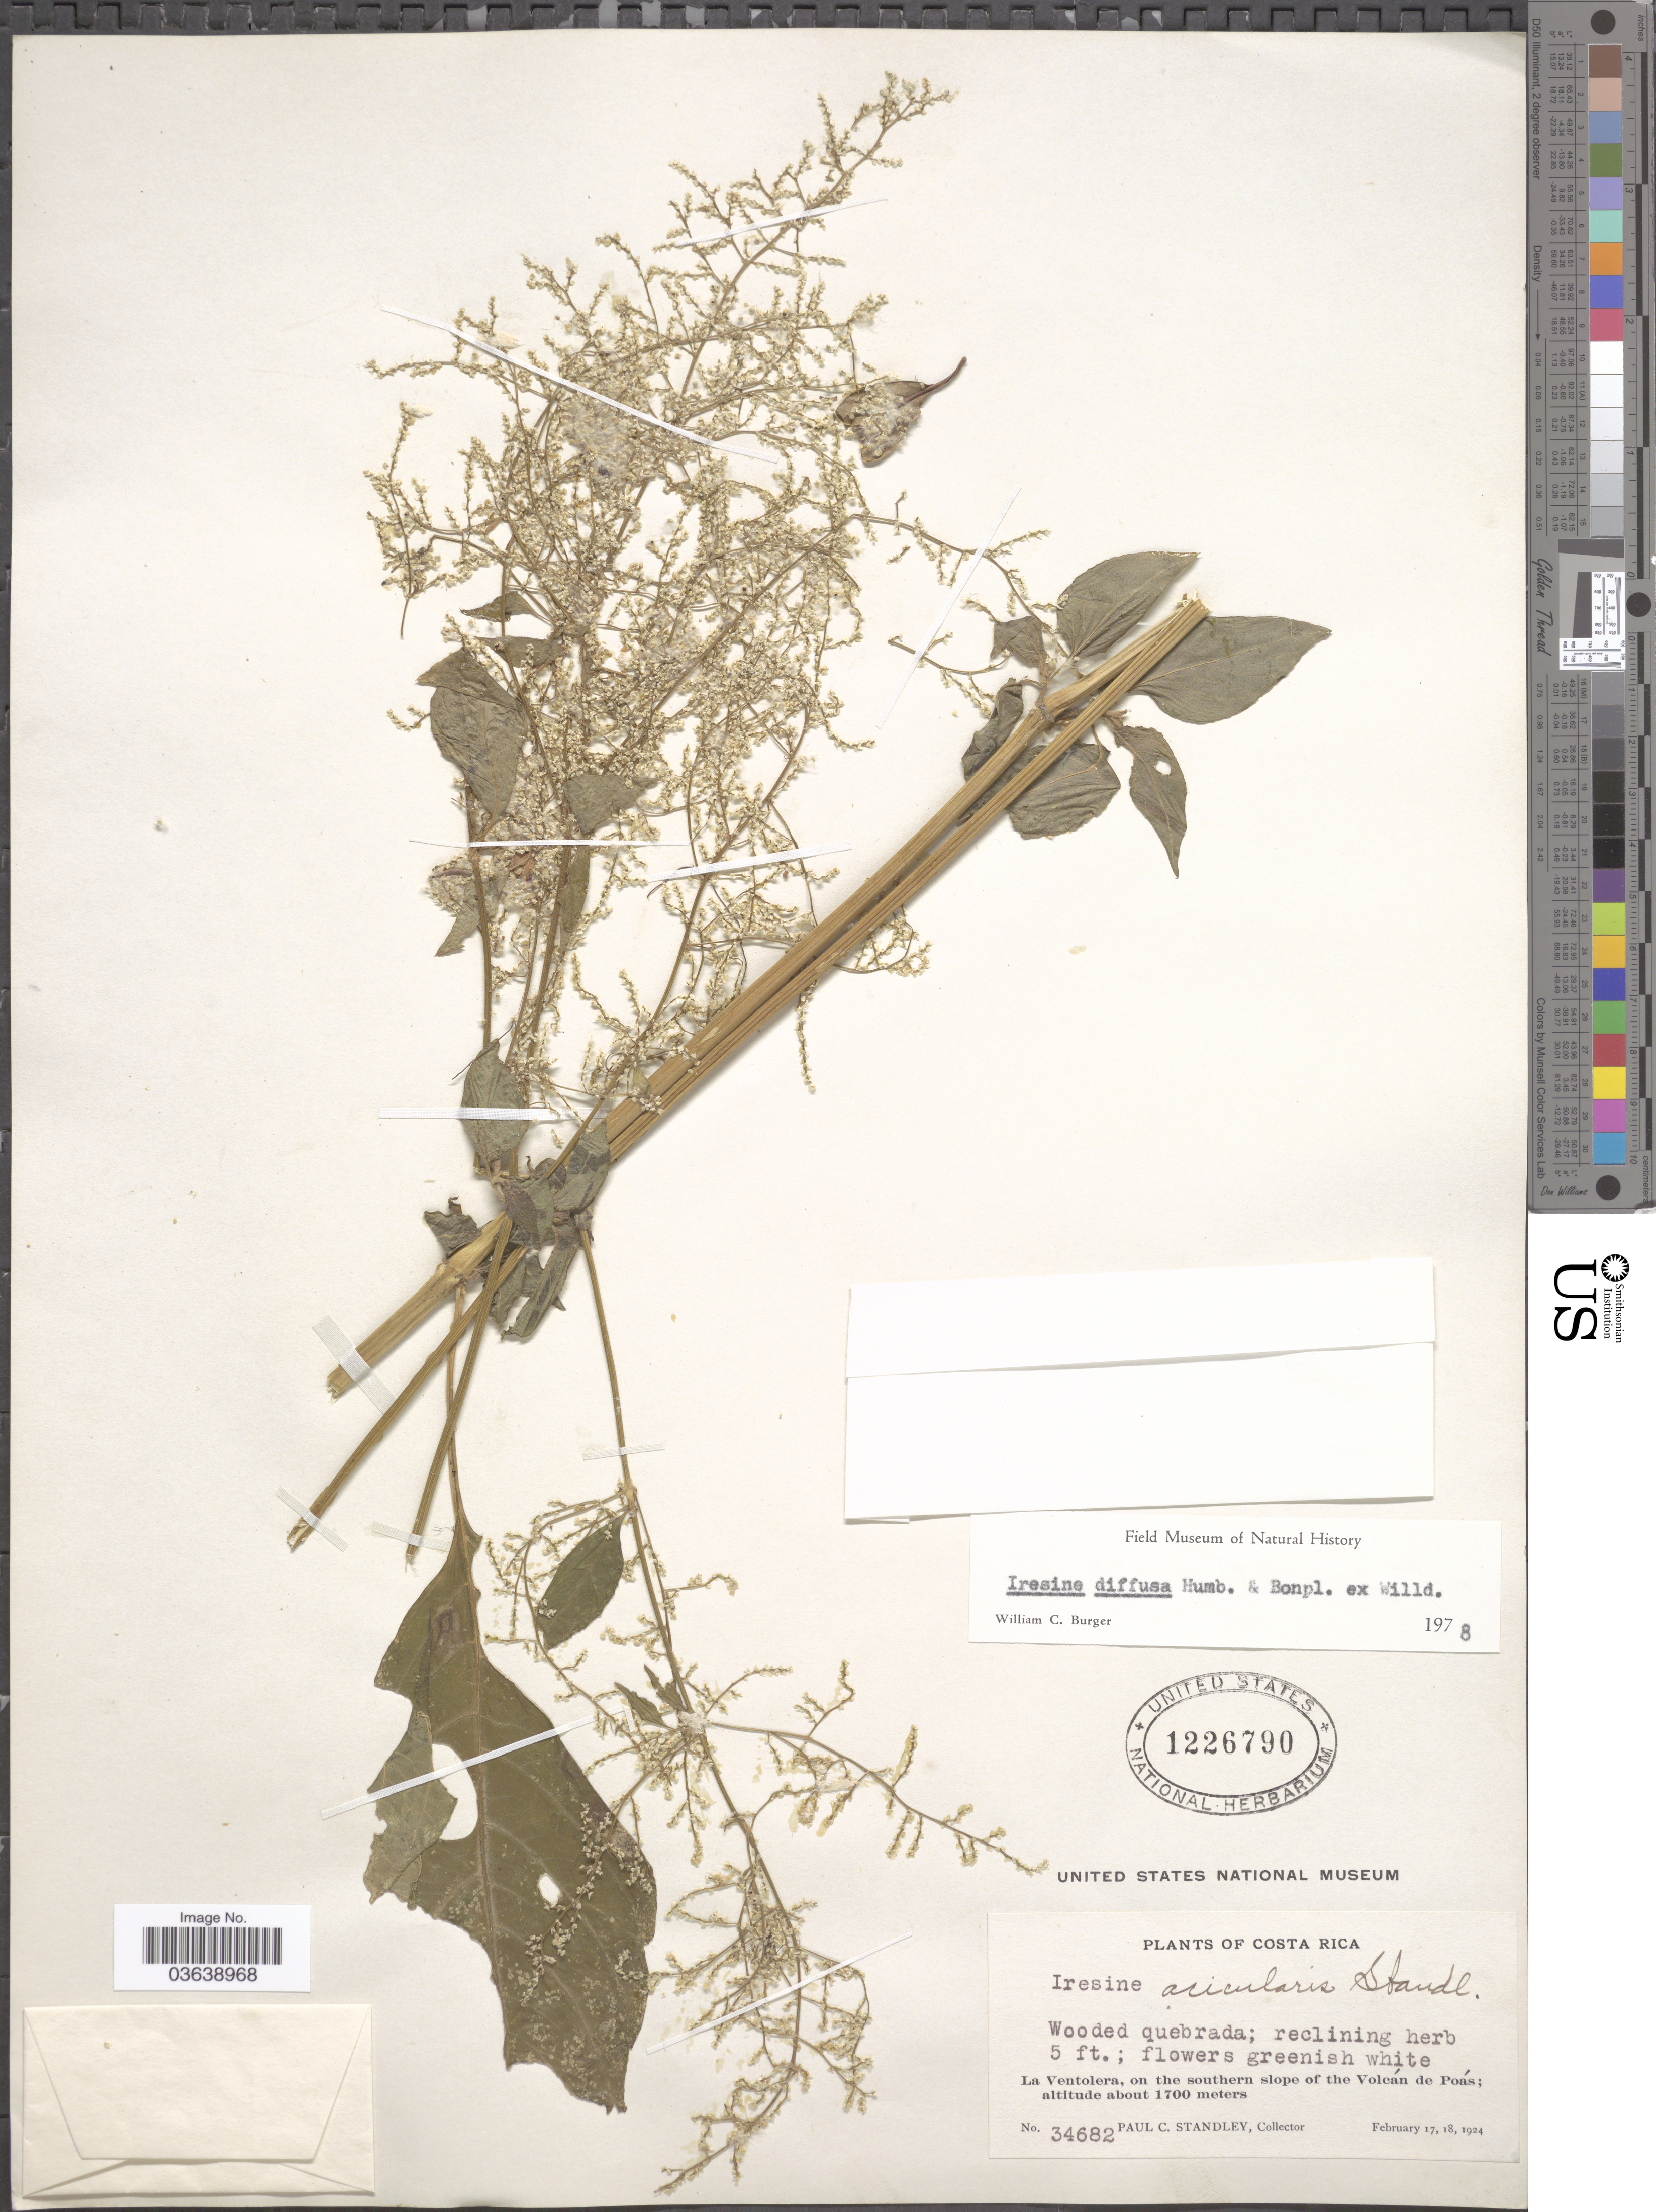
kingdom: Plantae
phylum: Tracheophyta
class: Magnoliopsida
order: Caryophyllales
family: Amaranthaceae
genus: Iresine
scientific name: Iresine celosia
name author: L.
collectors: P. C. Standley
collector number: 34682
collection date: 1924-02-17/1924-02-18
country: Costa Rica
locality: La Ventolera, on the southern slope of the Volcán de Poás.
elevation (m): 1700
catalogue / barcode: US 1226790